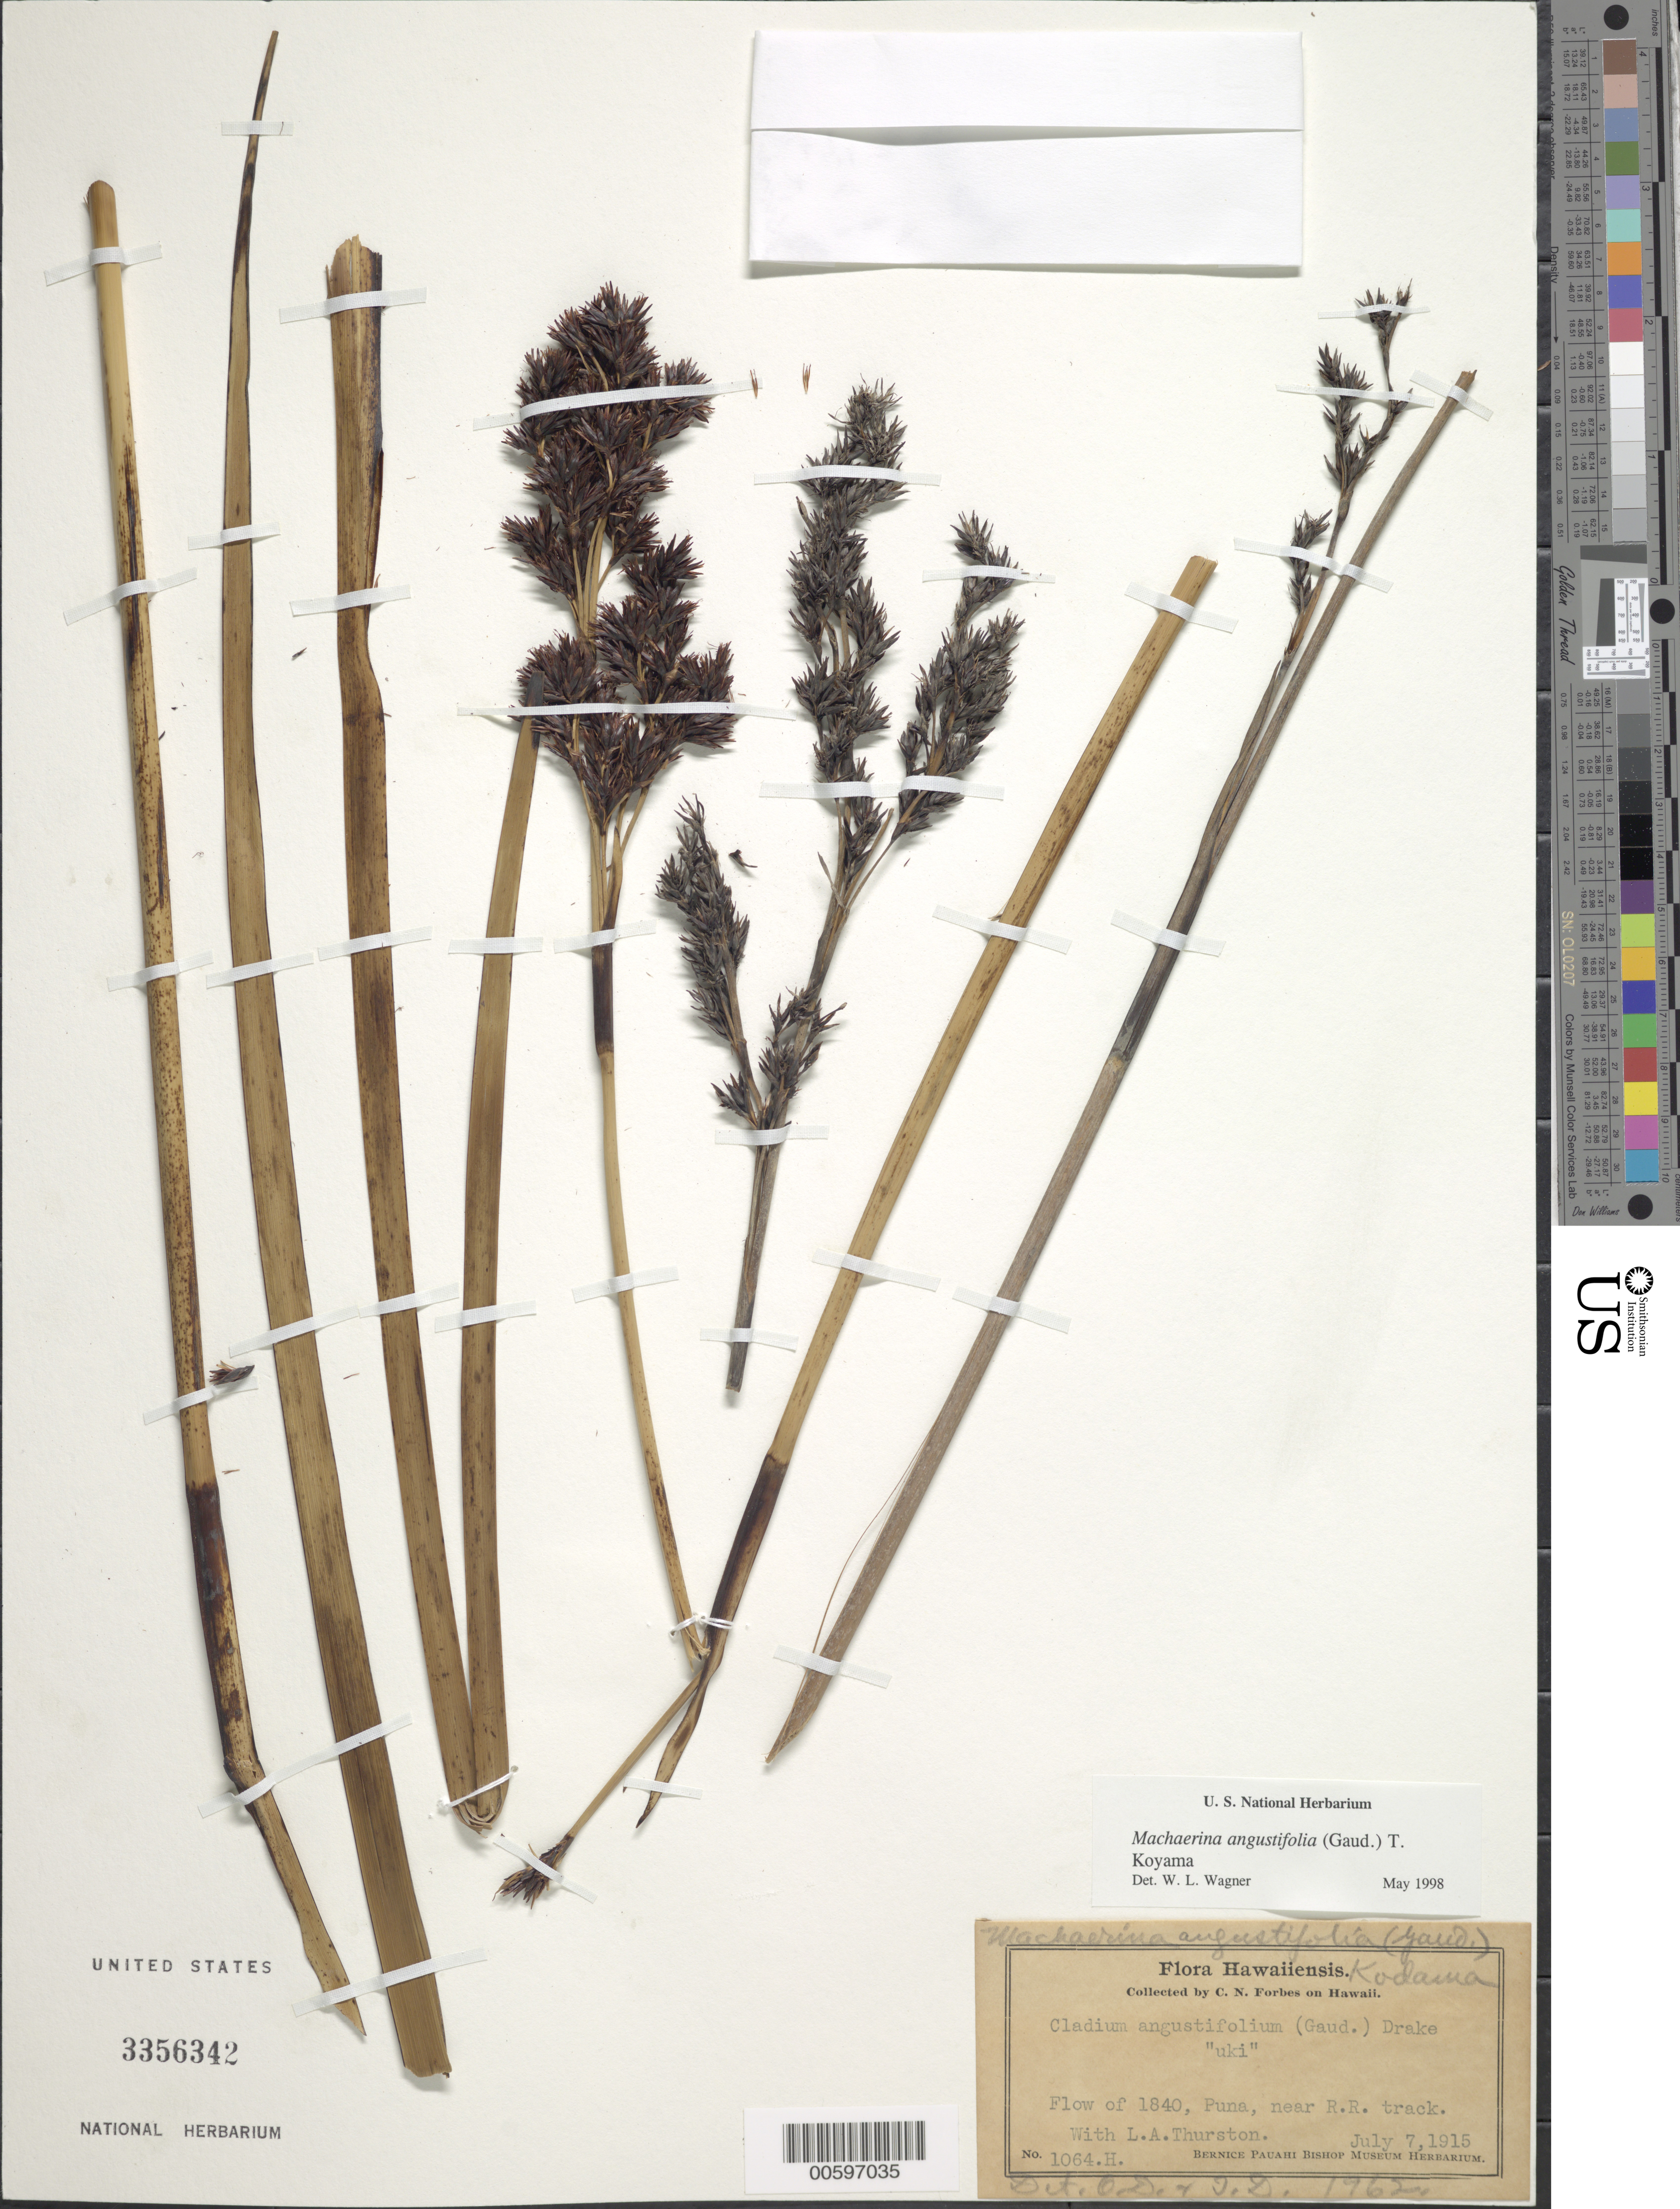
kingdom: Plantae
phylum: Tracheophyta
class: Liliopsida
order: Poales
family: Cyperaceae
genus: Machaerina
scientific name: Machaerina angustifolia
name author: (Gaudich.) T. Koyama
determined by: Wagner, W. L., (BOT), Smithsonian Institution - National Museum of Natural History (UNITED STATES)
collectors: L. Thurston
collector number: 1064.H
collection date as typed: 7 Jul 1915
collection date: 1915-07-07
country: United States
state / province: Hawaii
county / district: Hawaii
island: Hawaii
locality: Flow of 1840, Puna, near R.R. track.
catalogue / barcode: US 3356342